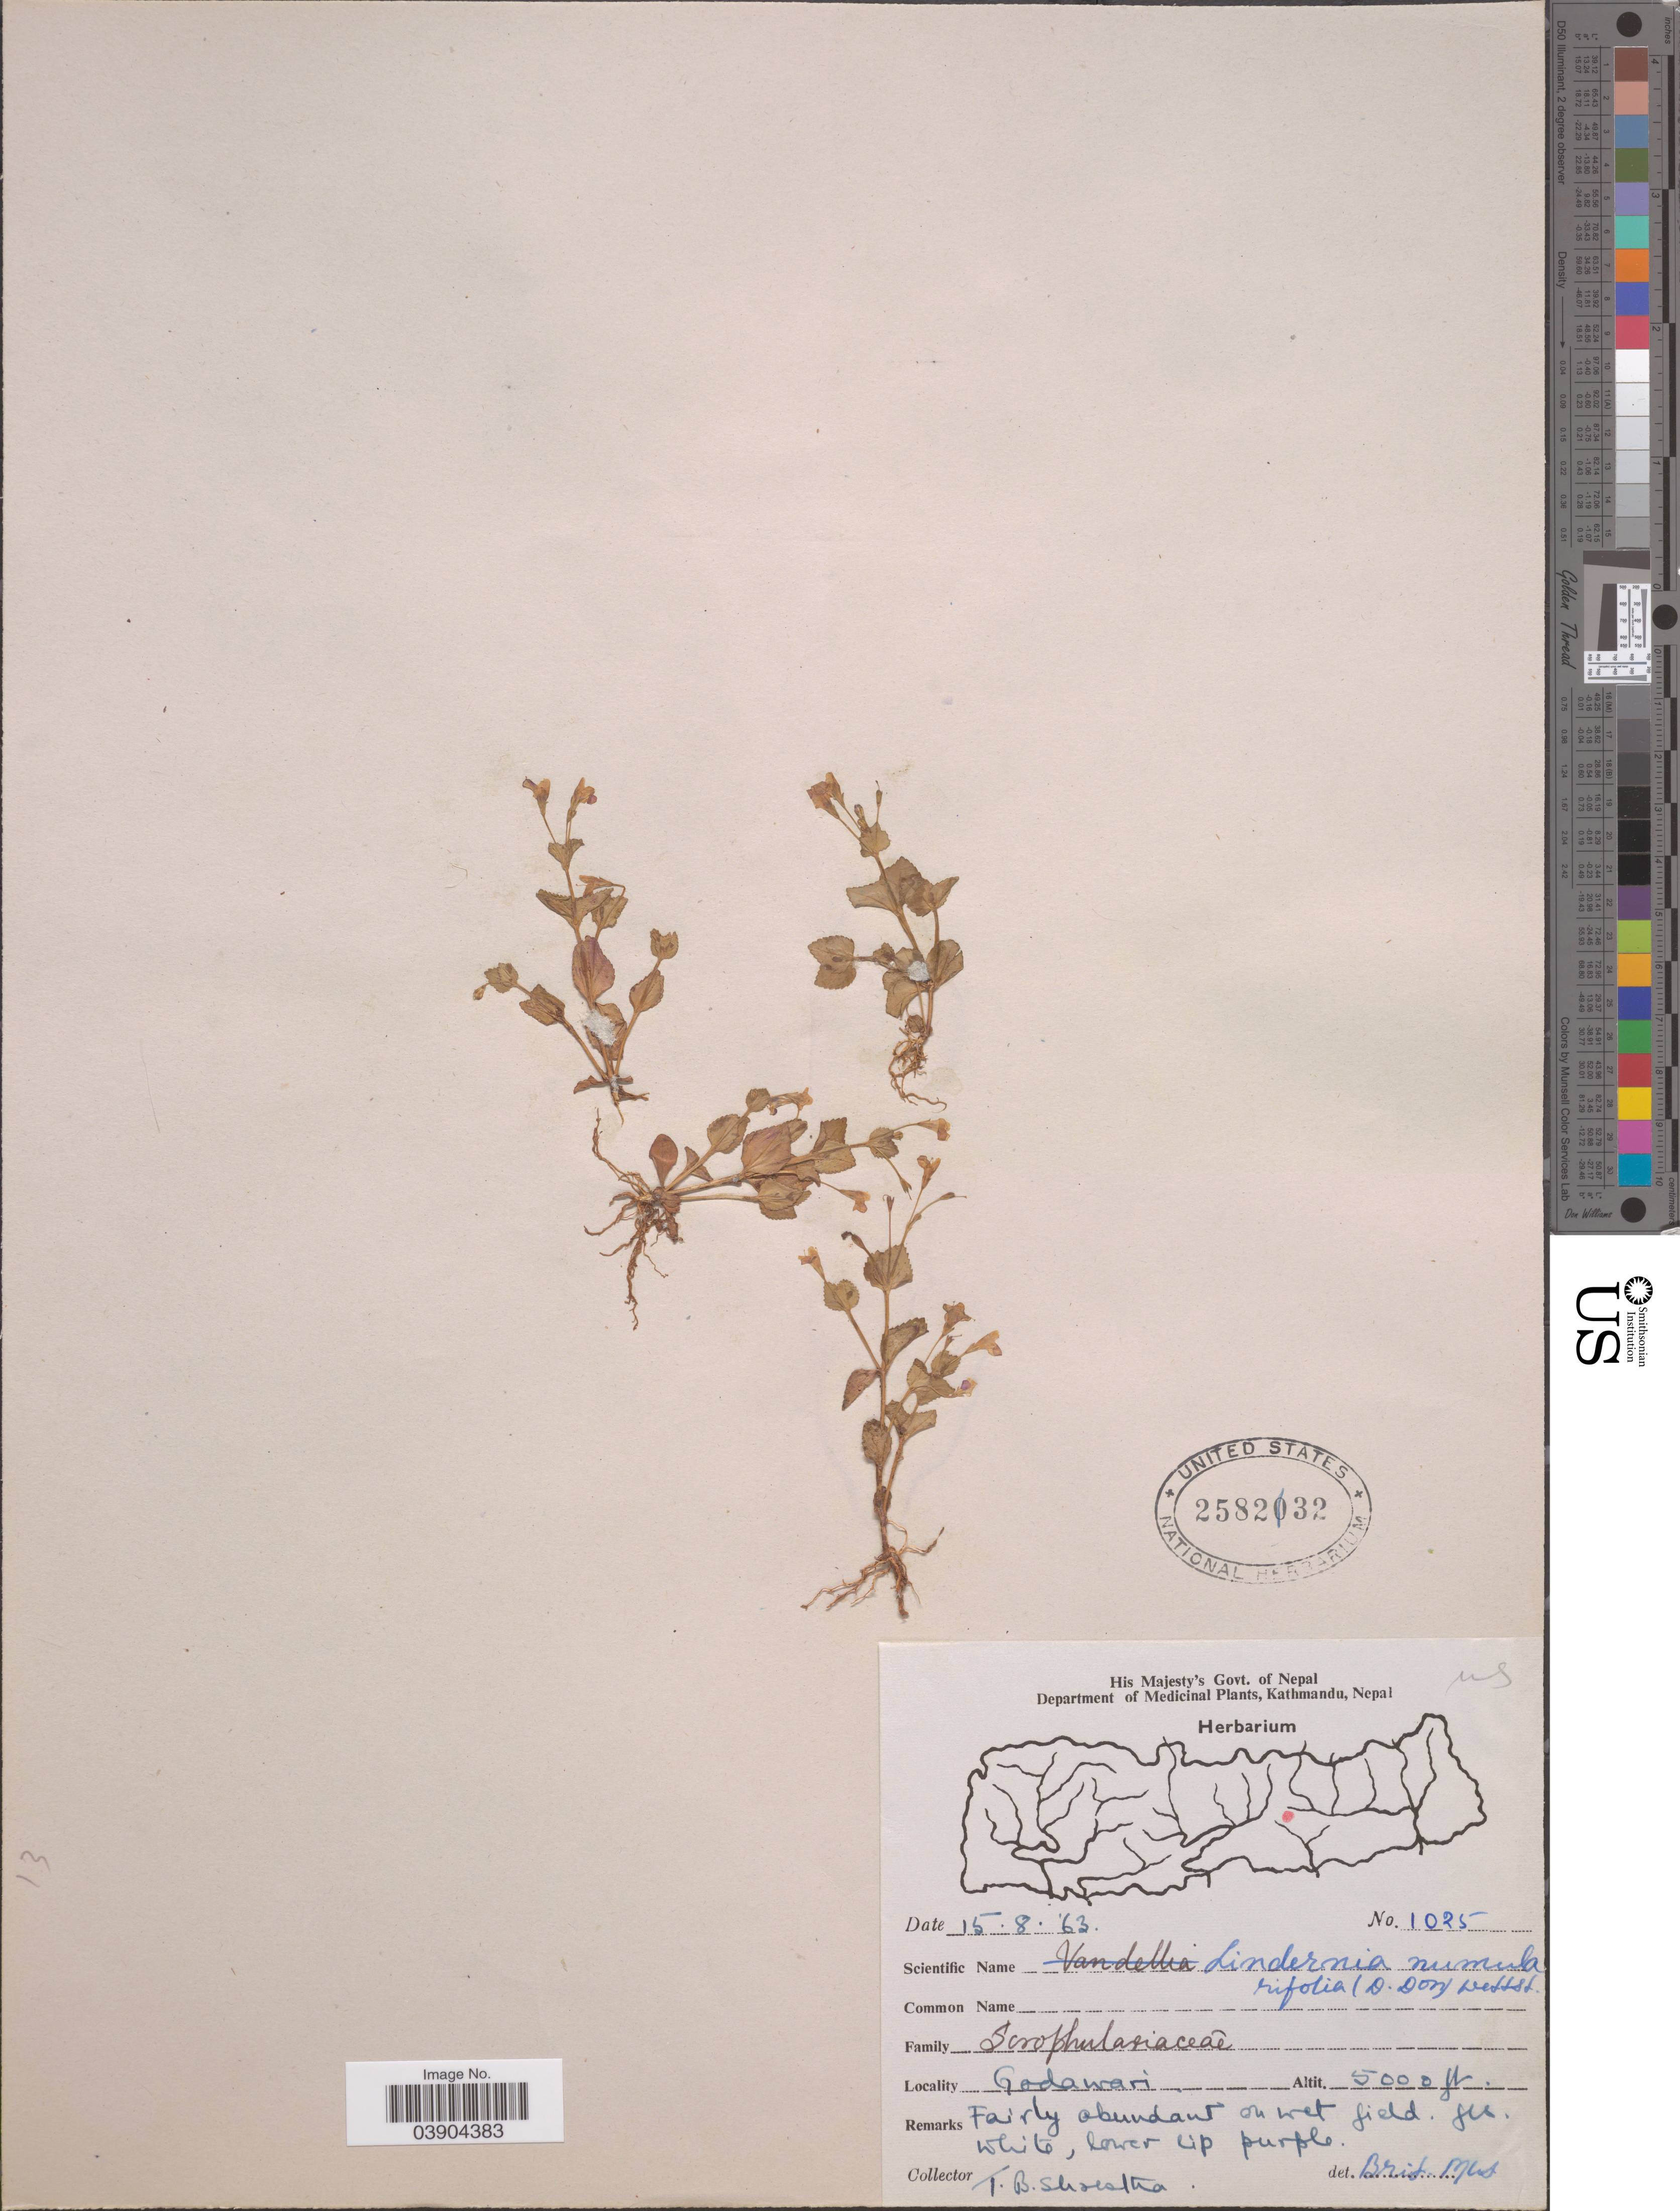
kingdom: Plantae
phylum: Tracheophyta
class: Magnoliopsida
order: Lamiales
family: Linderniaceae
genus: Lindernia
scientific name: Lindernia nummulariifolia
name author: (D. Don) Wettst.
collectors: T. B. Shrestha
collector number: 1025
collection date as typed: Transcribed d/m/y: 15/8/63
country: Nepal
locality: Godawari.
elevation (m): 1524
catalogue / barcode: US 2582132